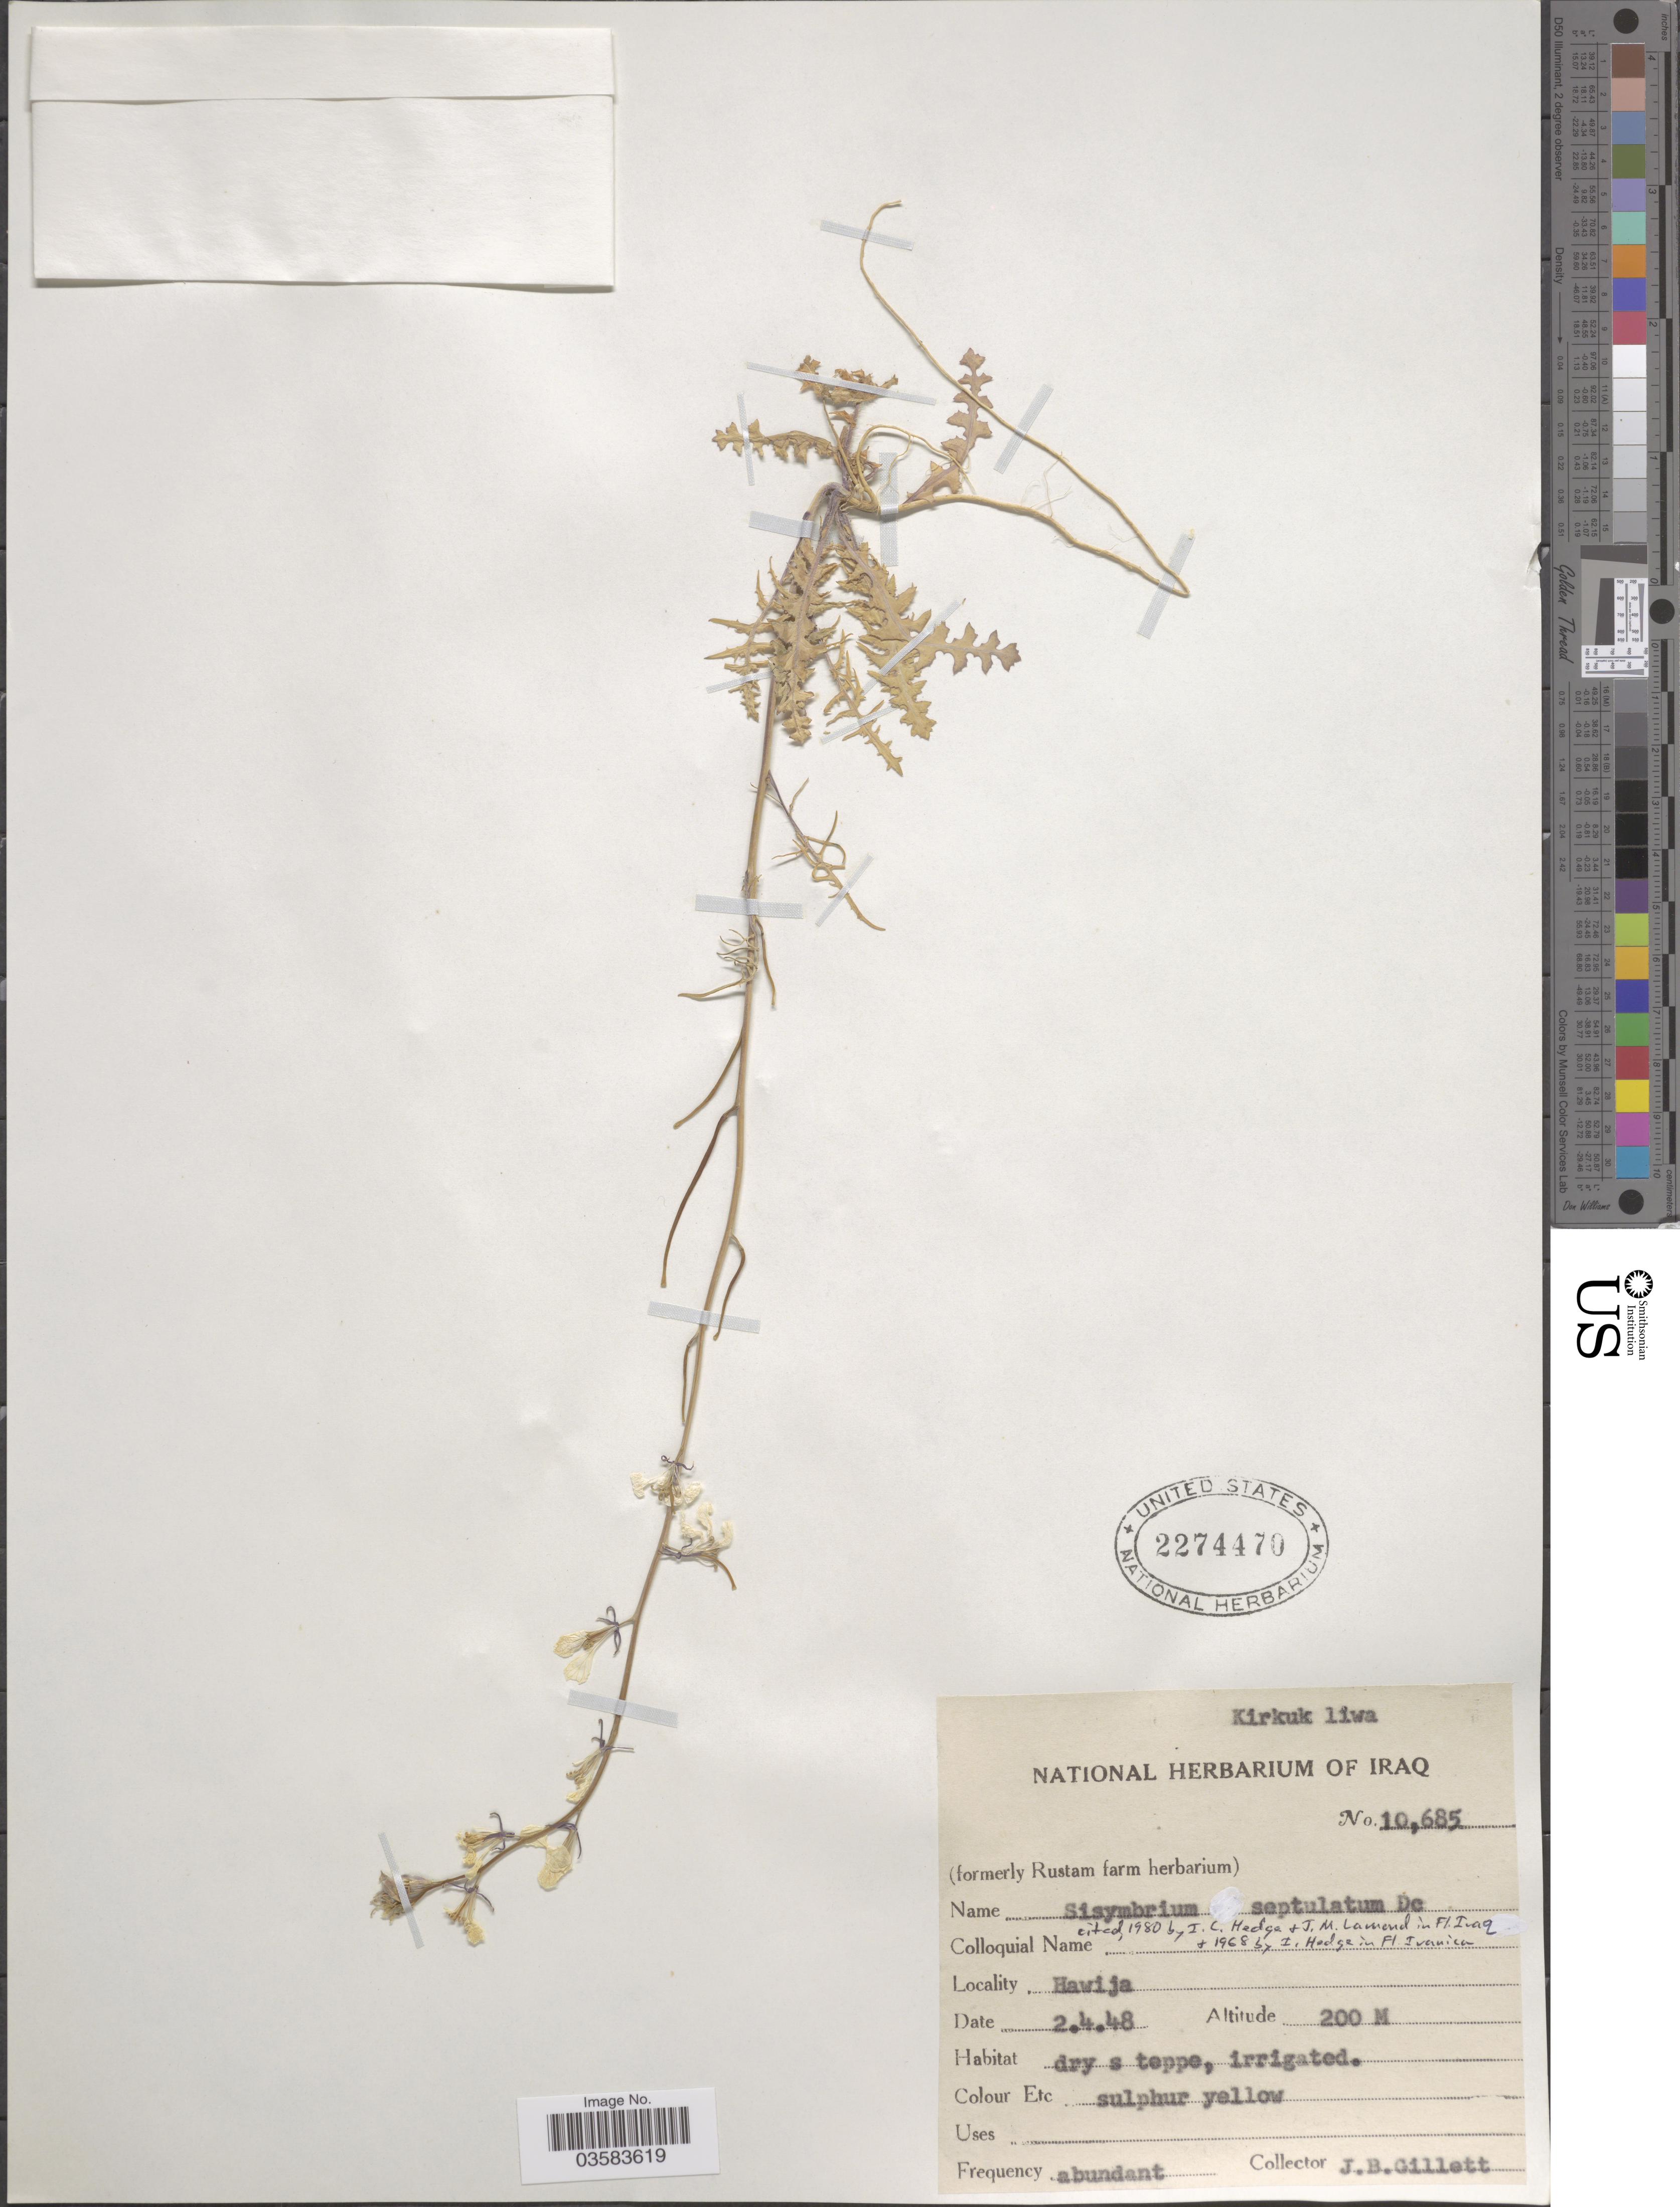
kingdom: Plantae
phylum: Tracheophyta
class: Magnoliopsida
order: Brassicales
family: Brassicaceae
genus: Sisymbrium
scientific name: Sisymbrium septulatum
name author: DC.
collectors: J. B. Gillett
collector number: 10685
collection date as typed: Transcribed d/m/y: 2/4/48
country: Iraq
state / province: Kirkūk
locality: Kirkuk liwa. Hawija.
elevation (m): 200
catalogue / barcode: US 2274470